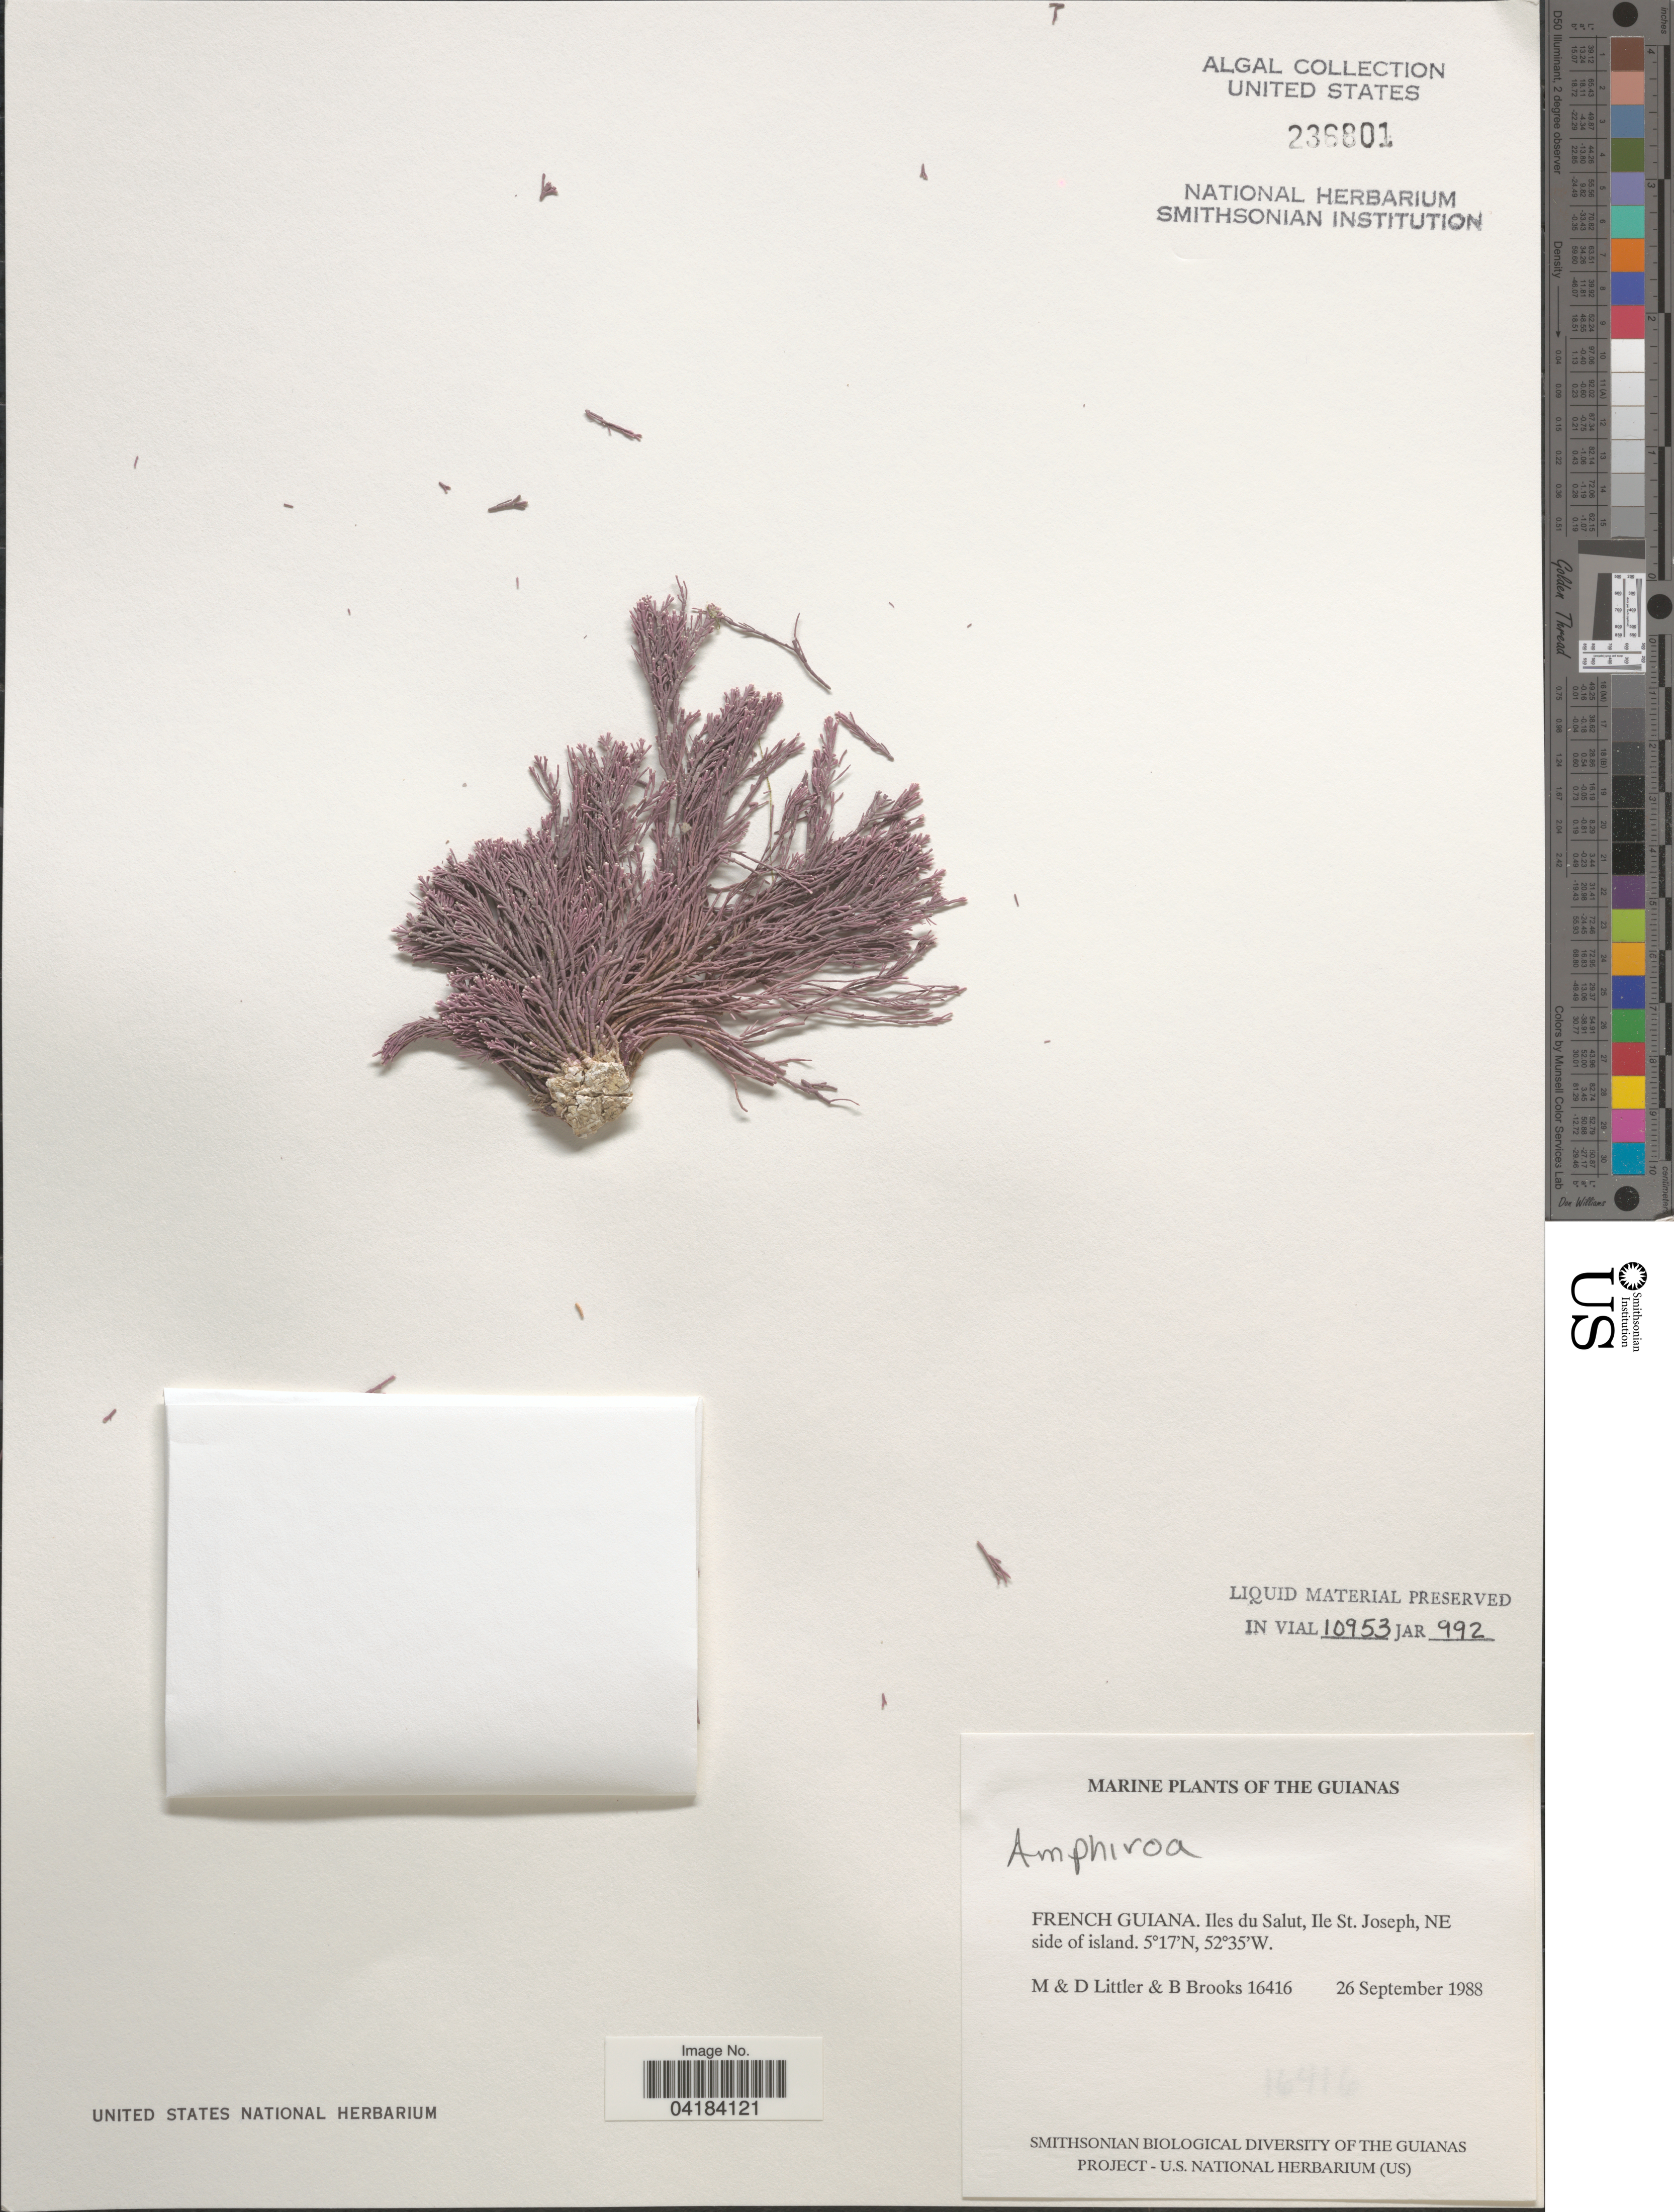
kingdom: Plantae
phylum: Rhodophyta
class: Florideophyceae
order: Corallinales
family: Lithophyllaceae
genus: Amphiroa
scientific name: Amphiroa sp.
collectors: M. Littler, D. S. Littler & B. Brooks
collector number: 16416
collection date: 1988-09-26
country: French Guiana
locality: The Guianas. Iles du Salut, Ile St. Joseph. NE side of island.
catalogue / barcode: US 236801